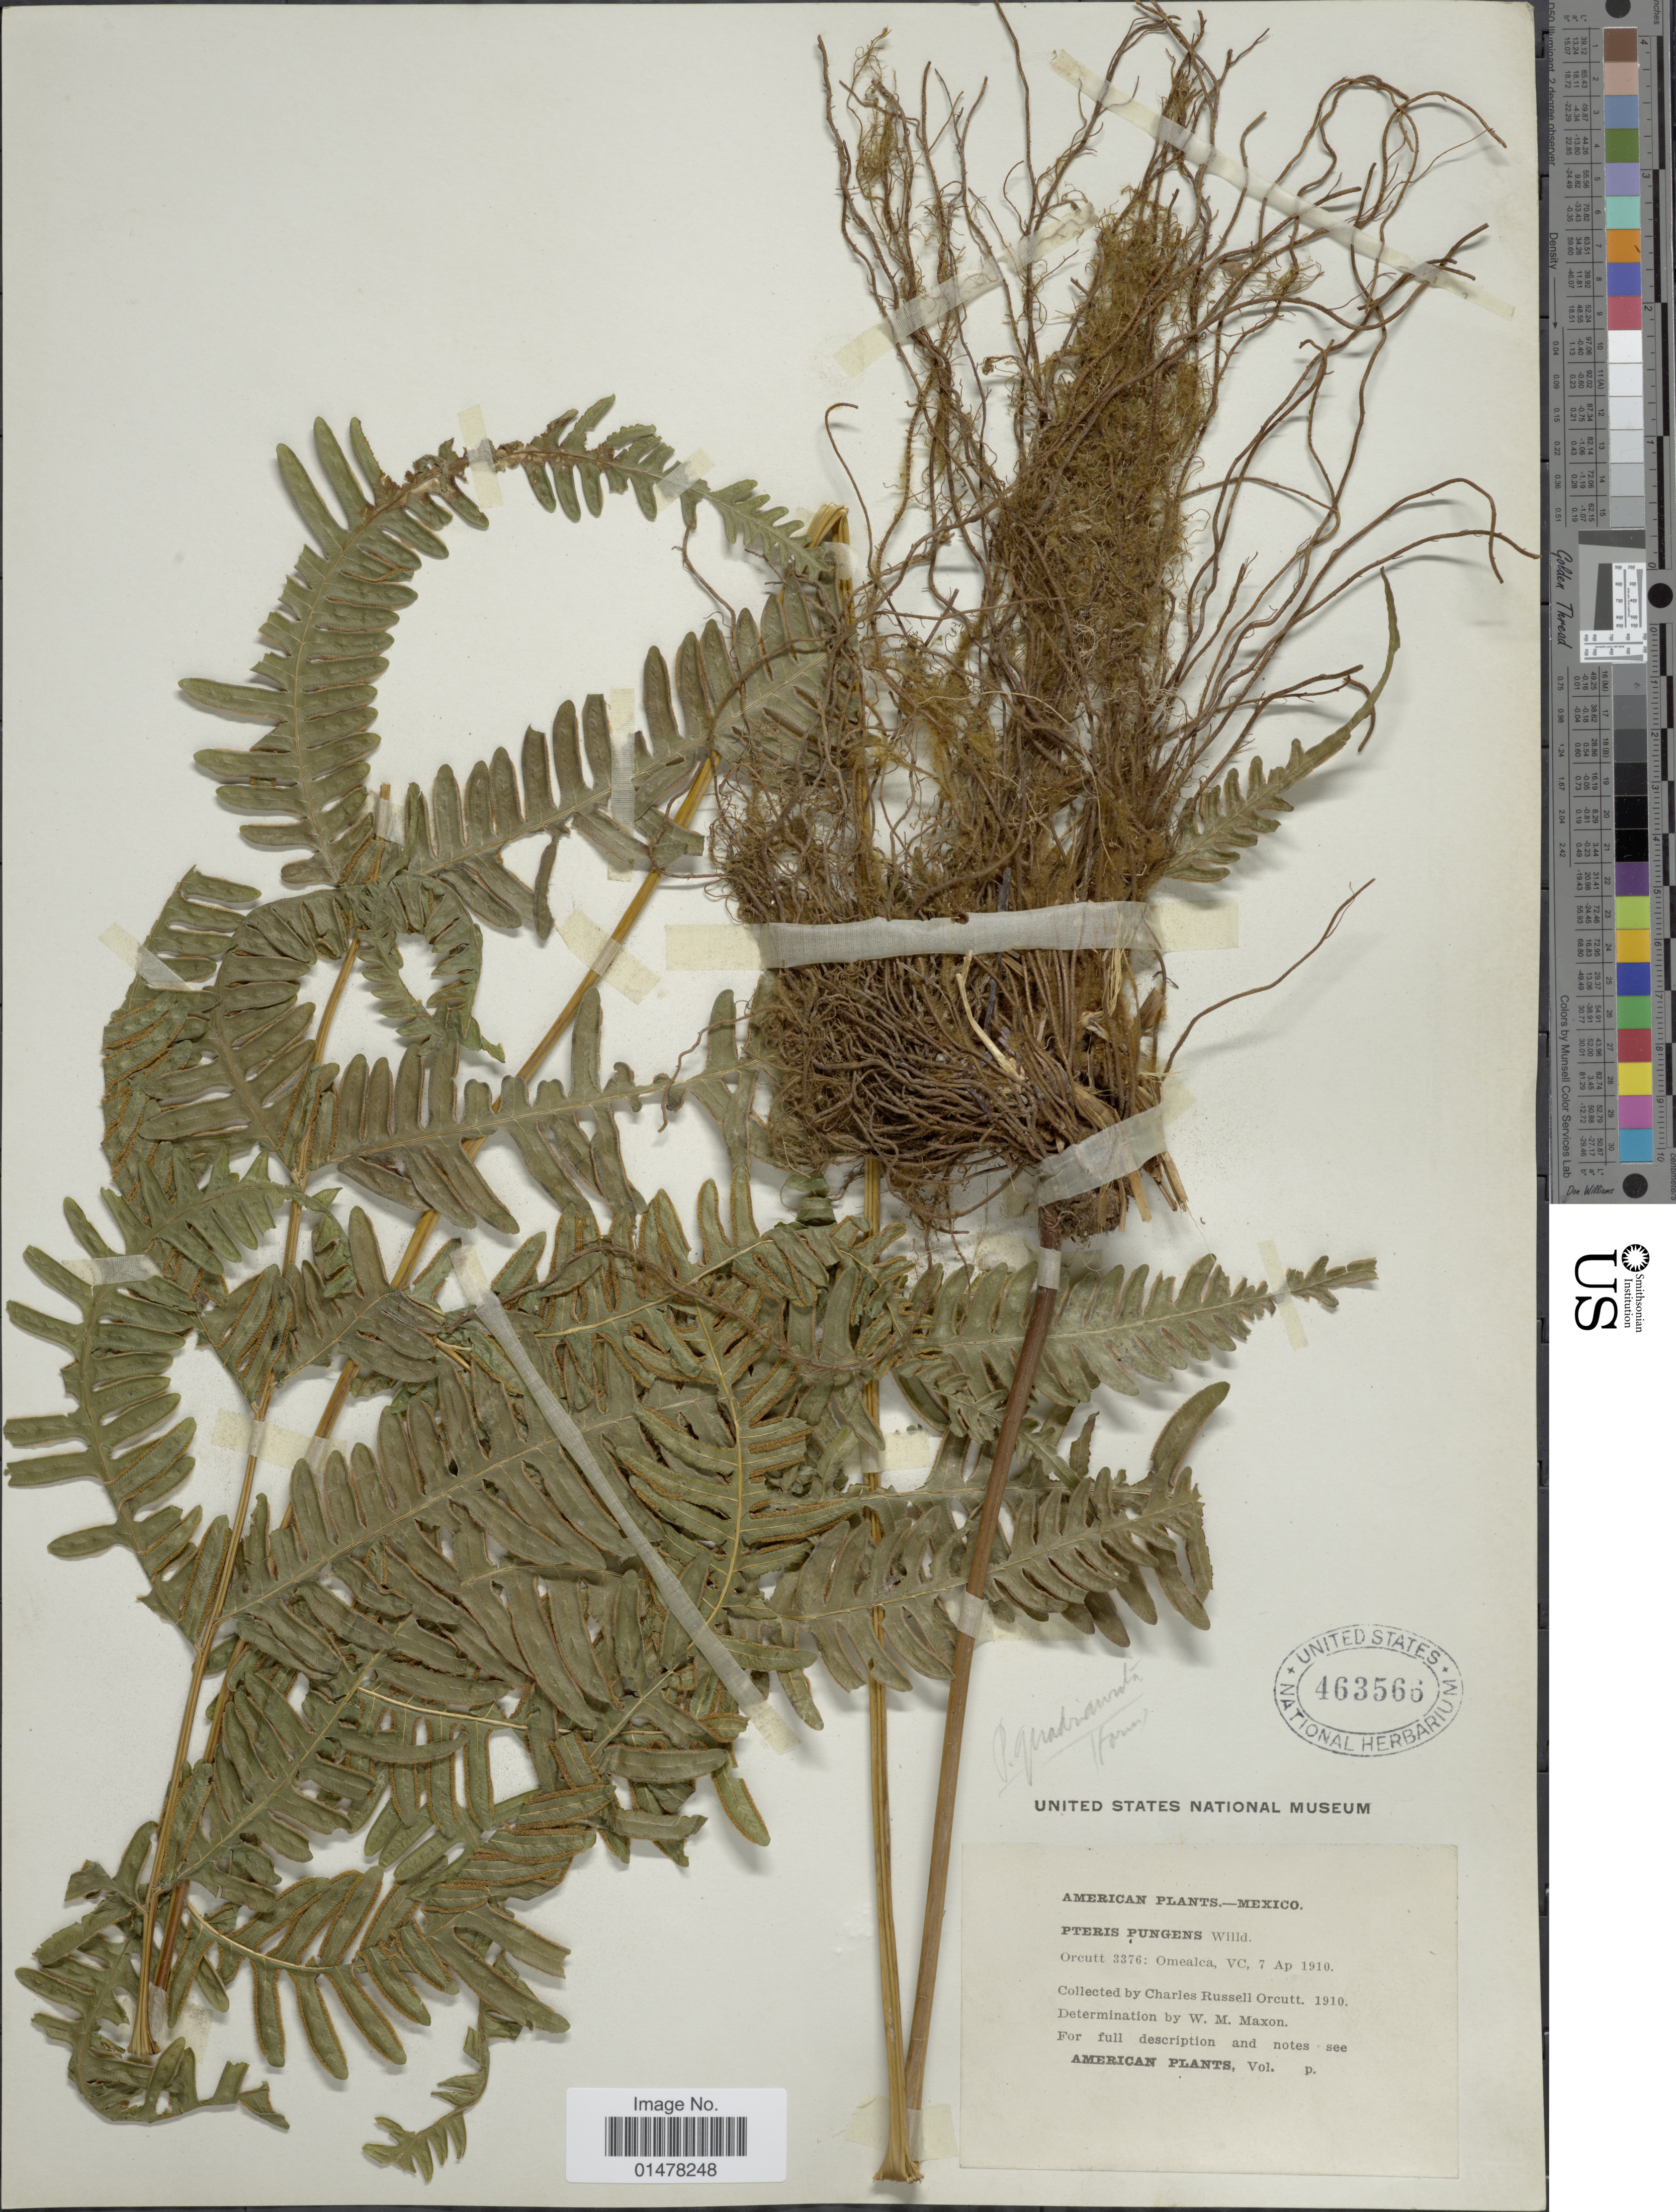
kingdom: Plantae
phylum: Tracheophyta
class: Polypodiopsida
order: Polypodiales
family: Pteridaceae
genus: Pteris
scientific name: Pteris quadriaurita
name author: Retz.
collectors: C. R. Orcutt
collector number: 3376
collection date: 1910-04-07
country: Mexico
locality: American Plants, Mexico, Omealca VC.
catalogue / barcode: US 463566